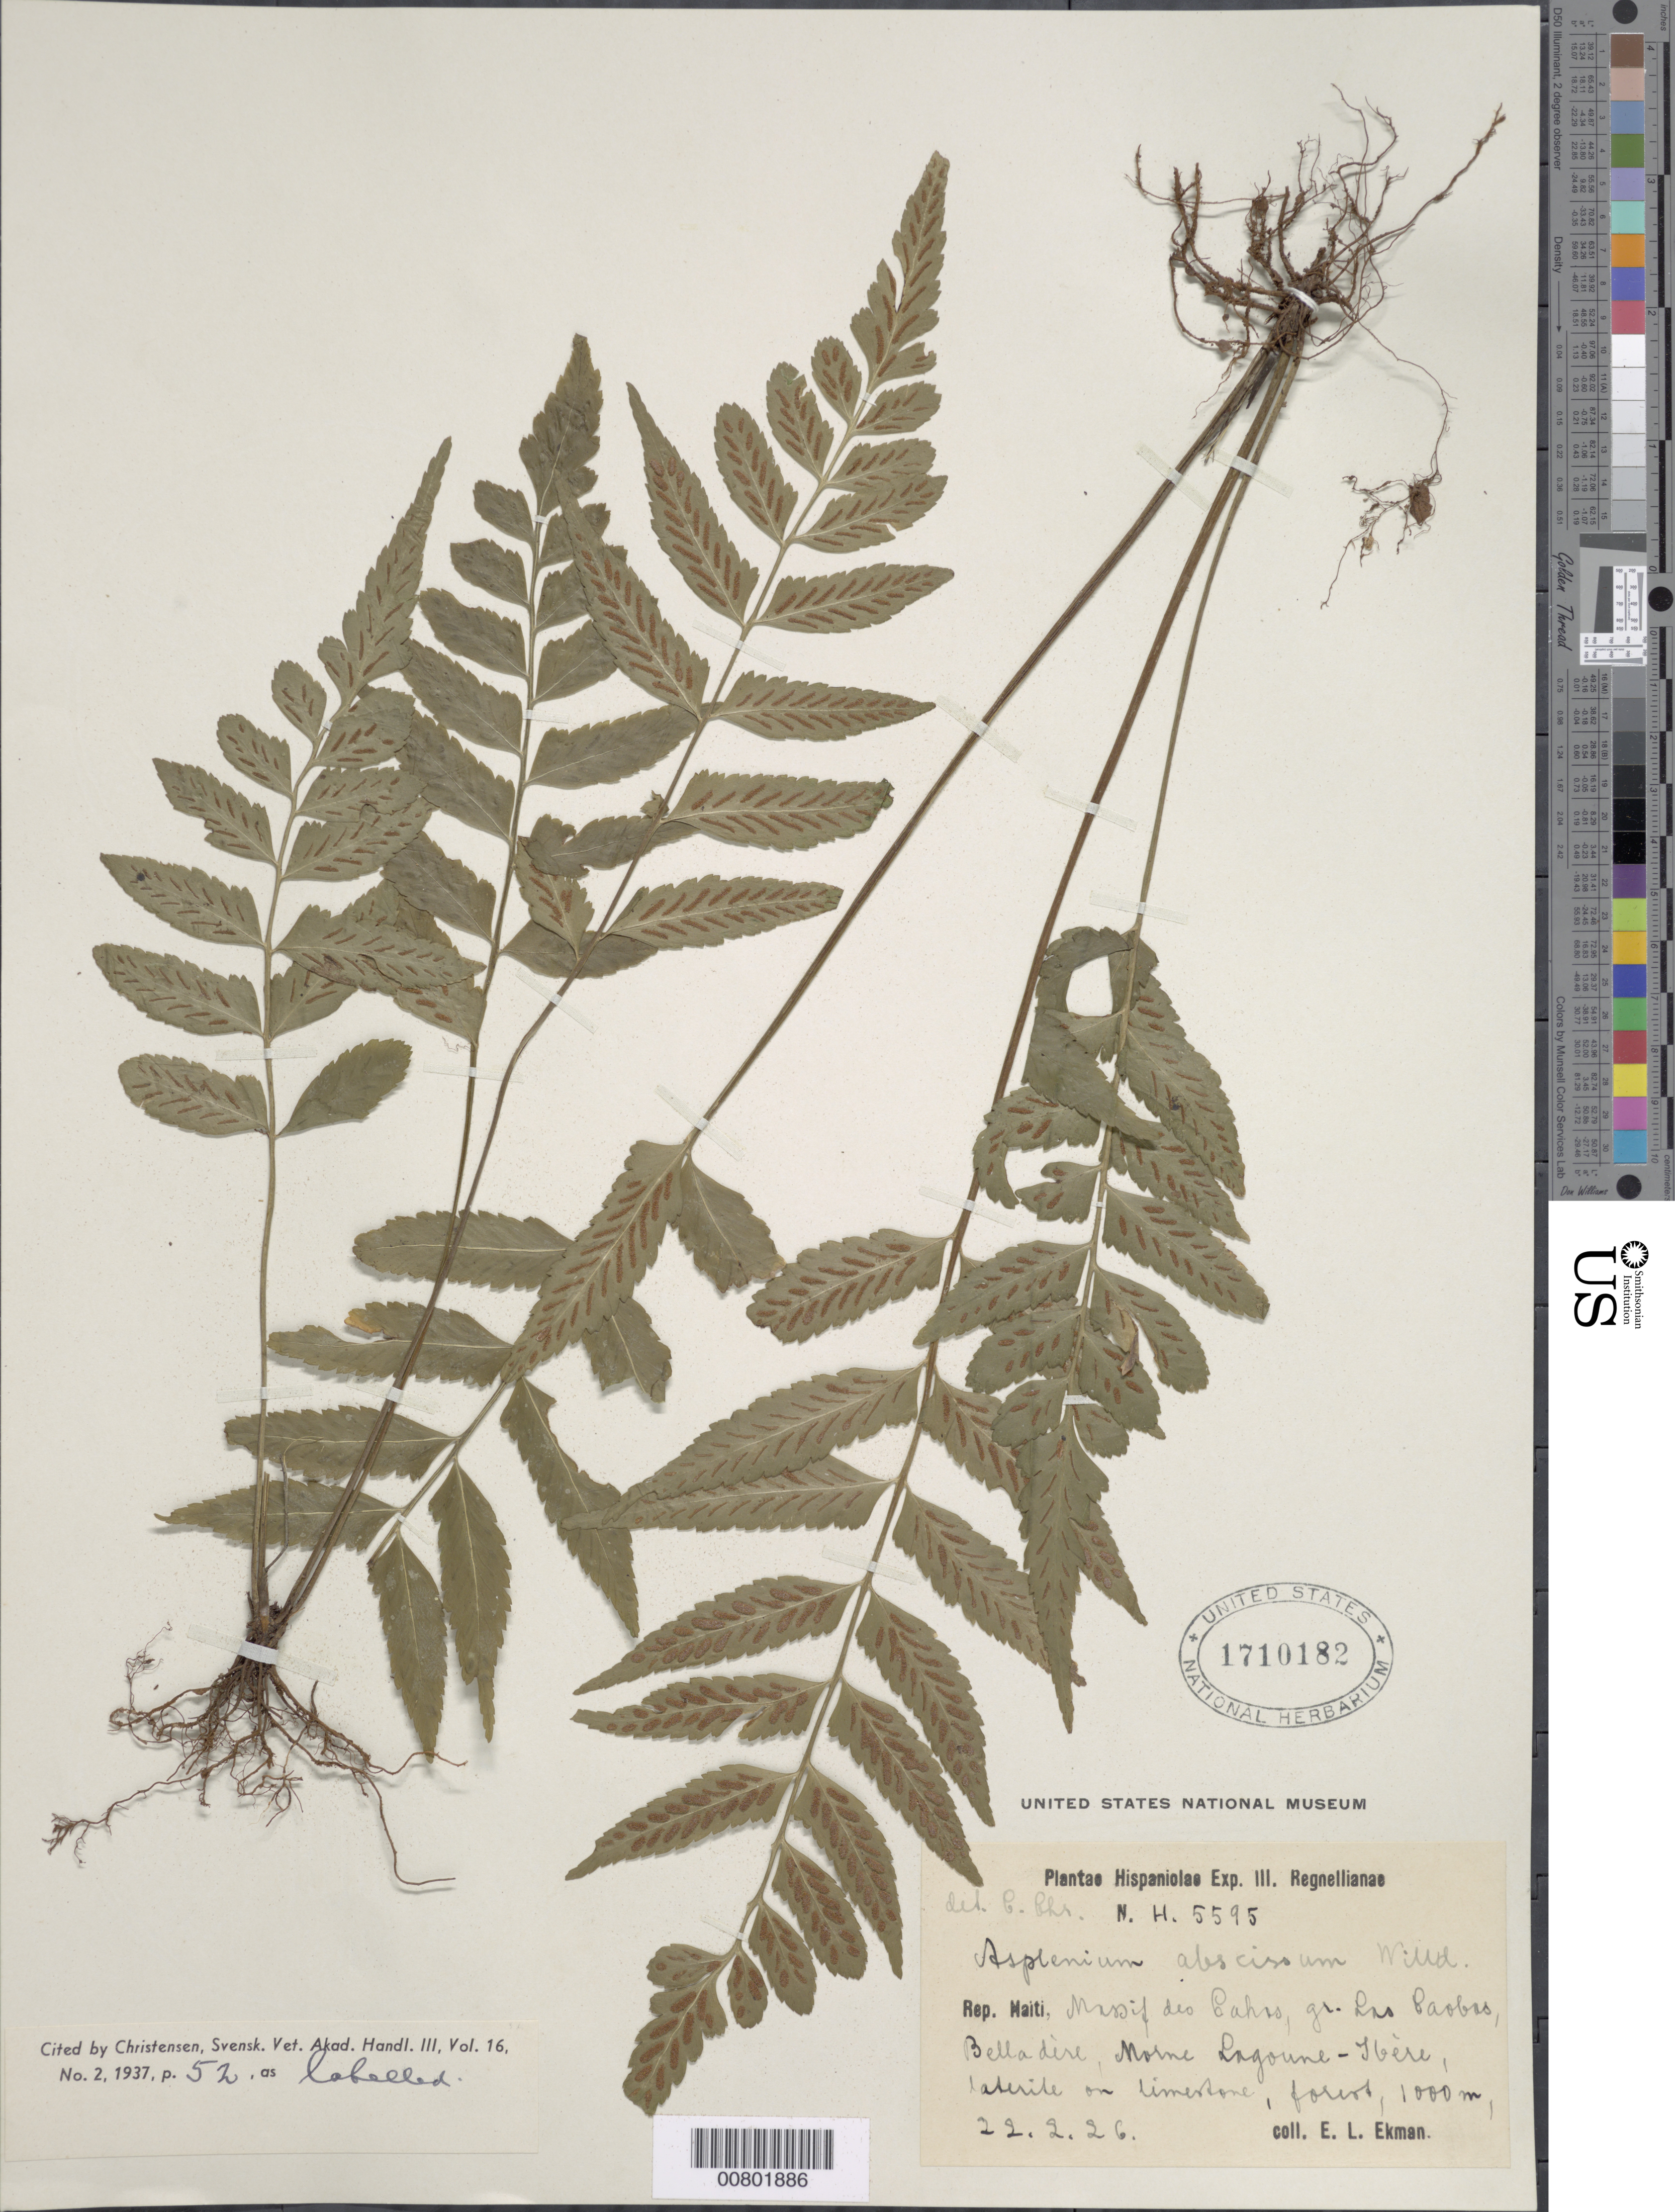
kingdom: Plantae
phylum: Tracheophyta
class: Polypodiopsida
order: Polypodiales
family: Aspleniaceae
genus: Asplenium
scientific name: Asplenium abscissum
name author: Willd.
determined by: Christensen, C. F. A.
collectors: E. L. Ekman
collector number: H 5595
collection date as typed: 22 Feb 1926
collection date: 1926-02-22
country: Haiti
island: Hispaniola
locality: Massif des Cahos, gr. Las Caobas, Belladire, Morne Lagoune-Ibère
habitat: Forest, laterite on limestone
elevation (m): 1000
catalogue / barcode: US 1710182